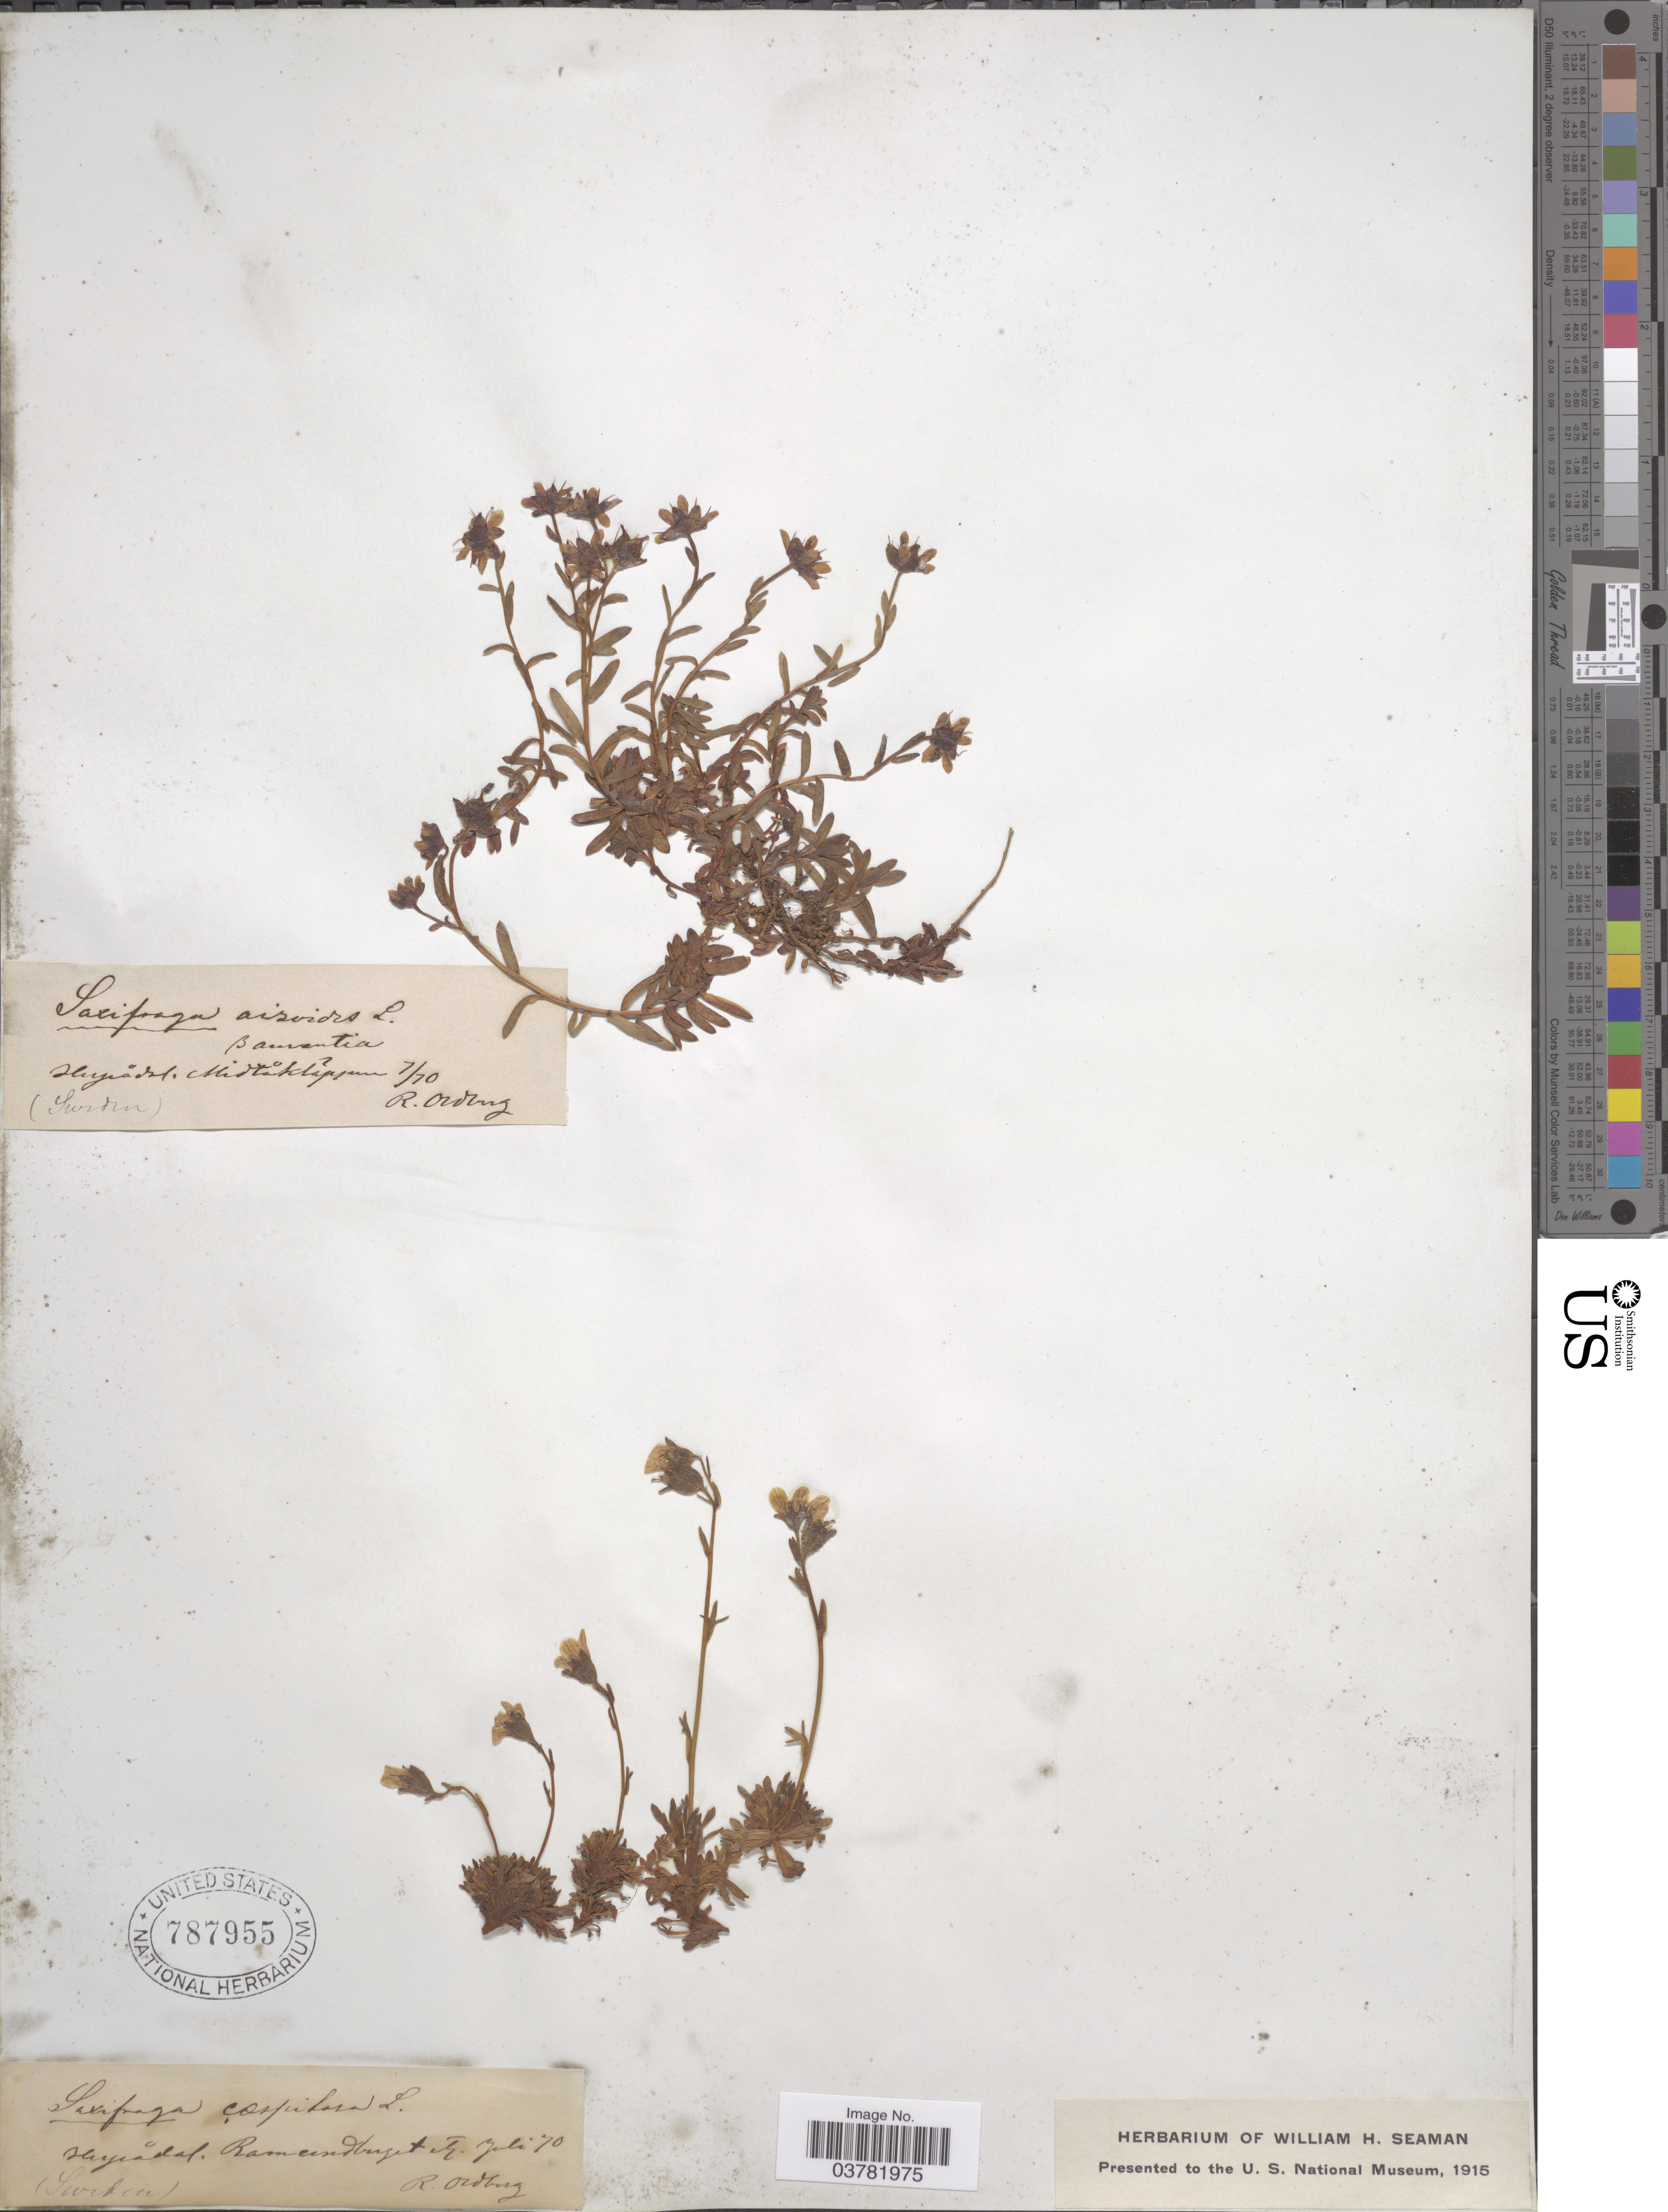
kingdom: Plantae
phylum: Tracheophyta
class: Magnoliopsida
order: Saxifragales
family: Saxifragaceae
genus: Saxifraga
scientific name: Saxifraga aizoides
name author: L.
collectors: R. Oldberg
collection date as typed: Transcribed d/m/y: /7/70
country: Sweden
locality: Herjeådal, Ramundberget.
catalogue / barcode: US 787955